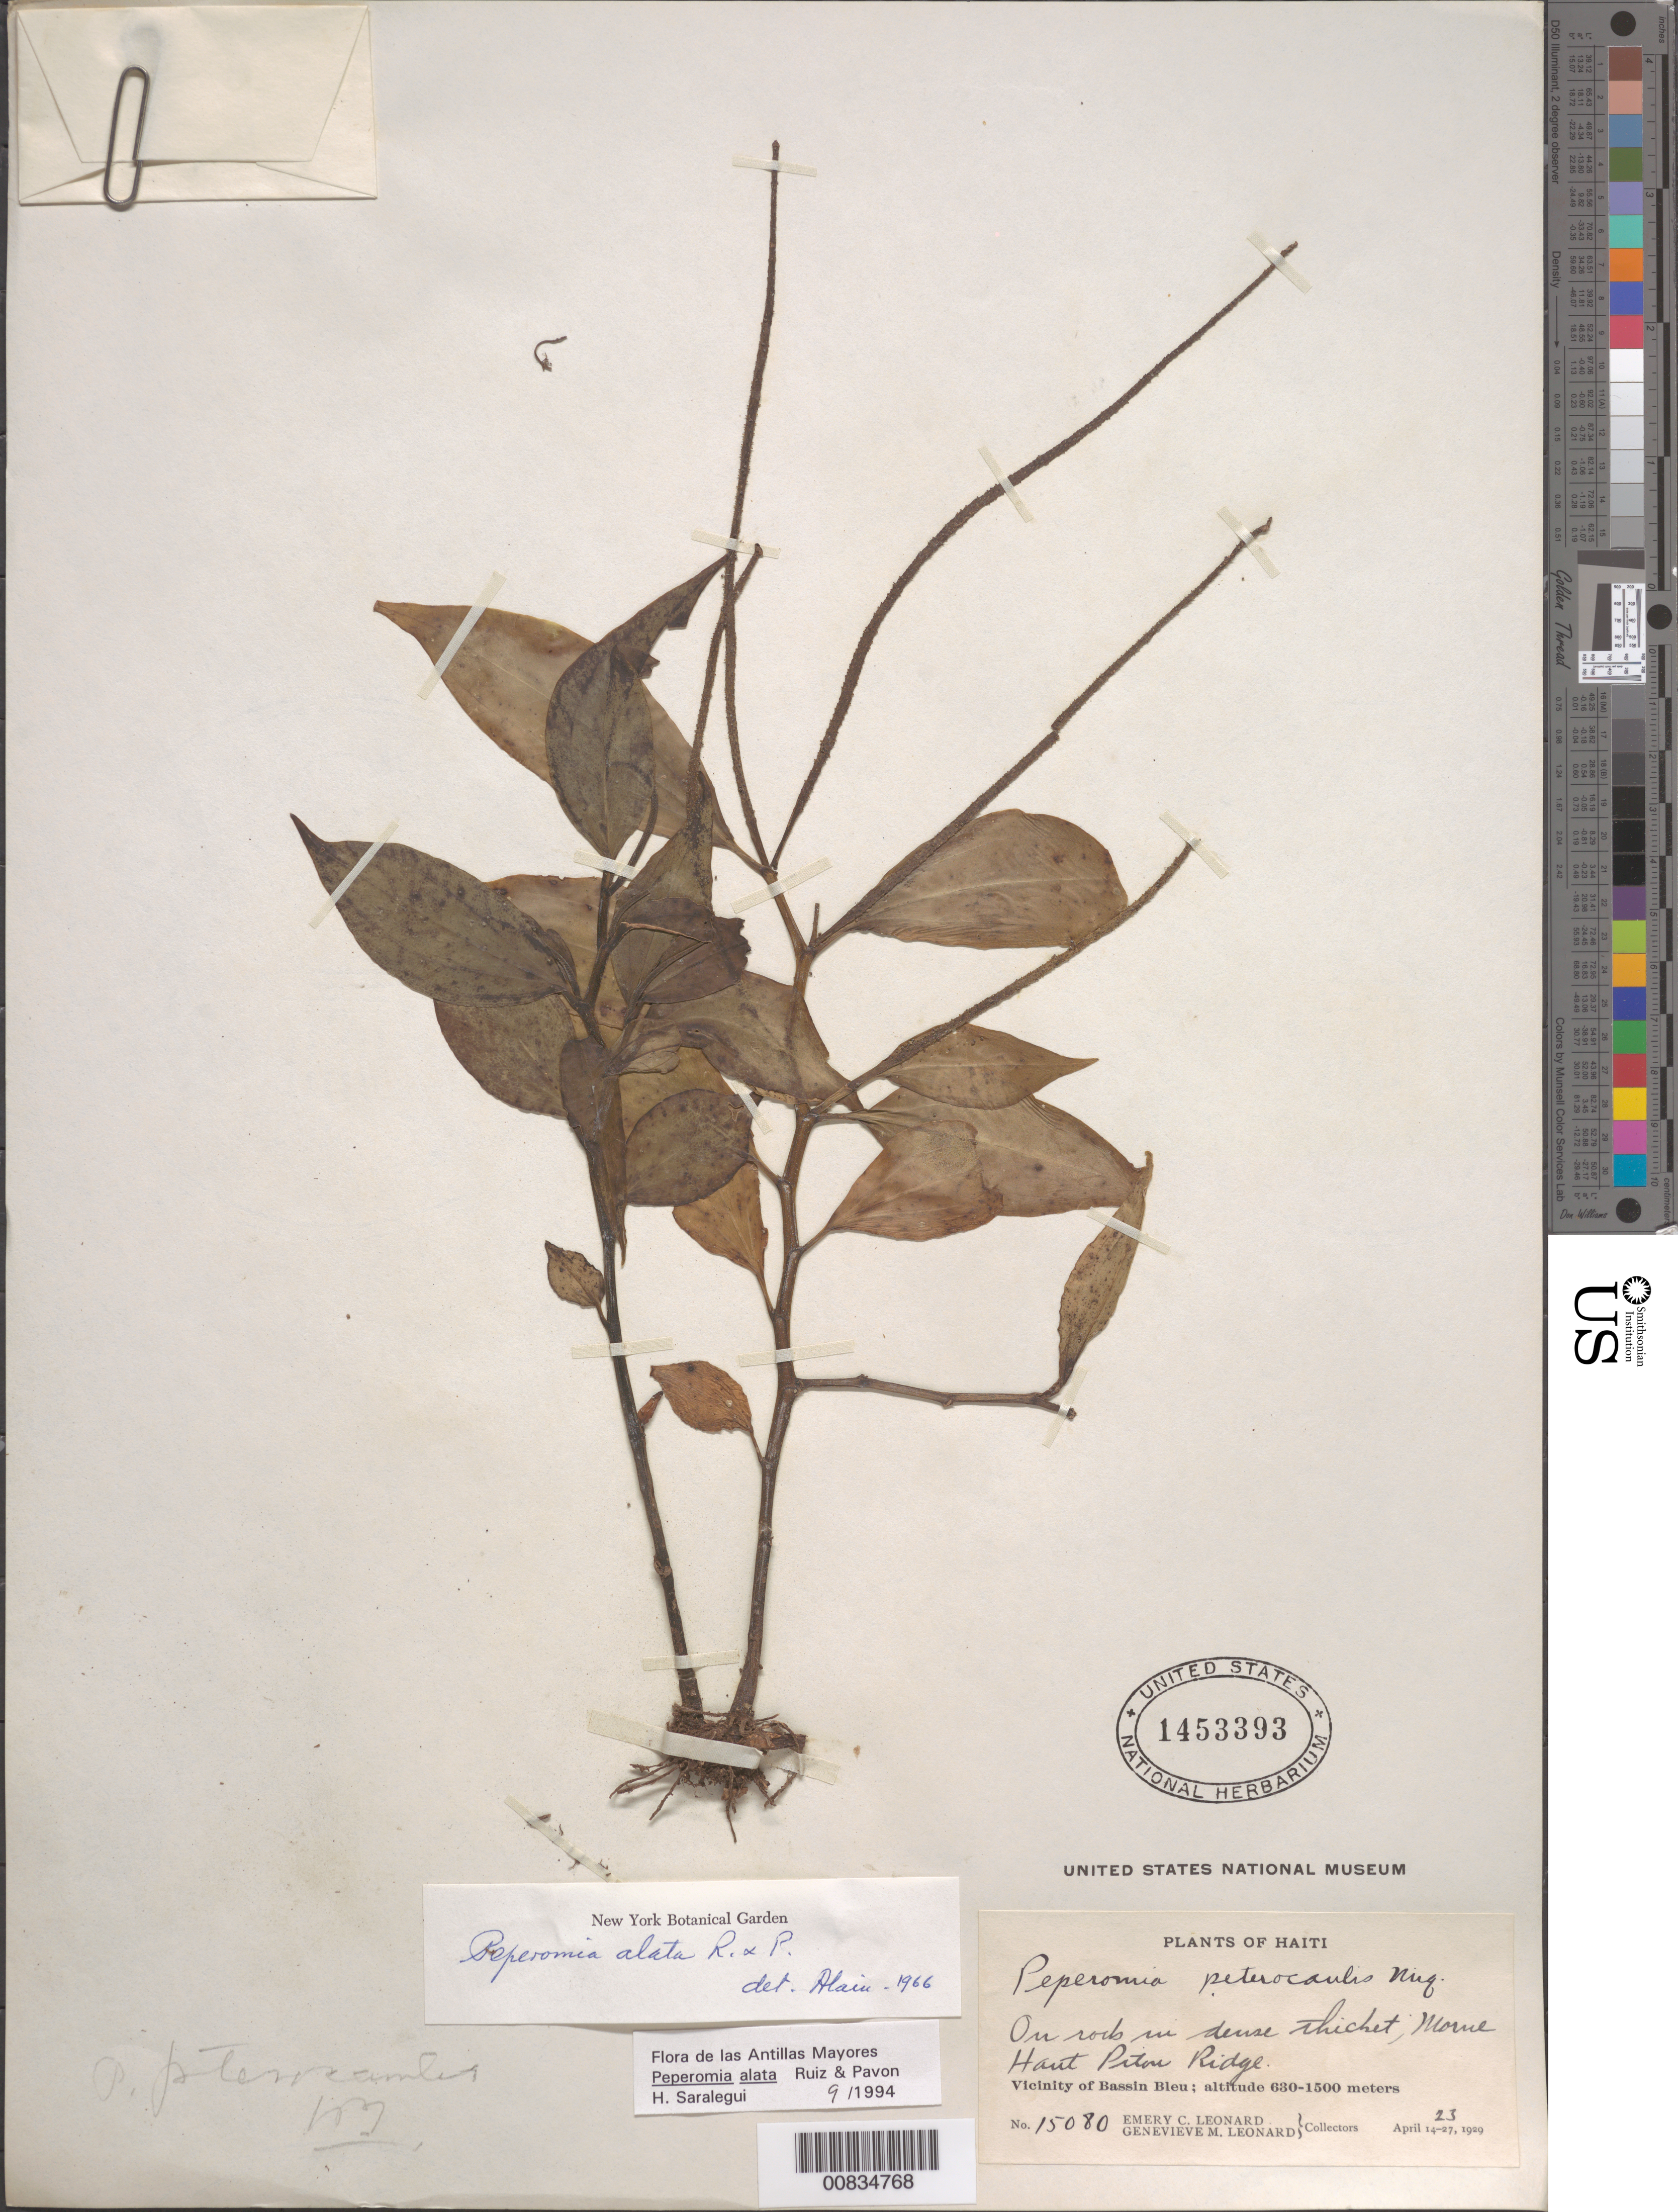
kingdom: Plantae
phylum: Tracheophyta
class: Magnoliopsida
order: Piperales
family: Piperaceae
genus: Peperomia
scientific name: Peperomia alata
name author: Ruiz & Pav.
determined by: Saralegui Boza, H., (HAJB), Jardin Botanico Nacional (Habana)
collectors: E. C. Leonard & G. M. Leonard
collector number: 15080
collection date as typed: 23 Apr 1929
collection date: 1929-04-23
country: Haiti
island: Hispaniola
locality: Vicinity of Bassin Bleu. Morne Haut Piton Ridge.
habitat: On rock in dense thicket.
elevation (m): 630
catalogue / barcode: US 1453393